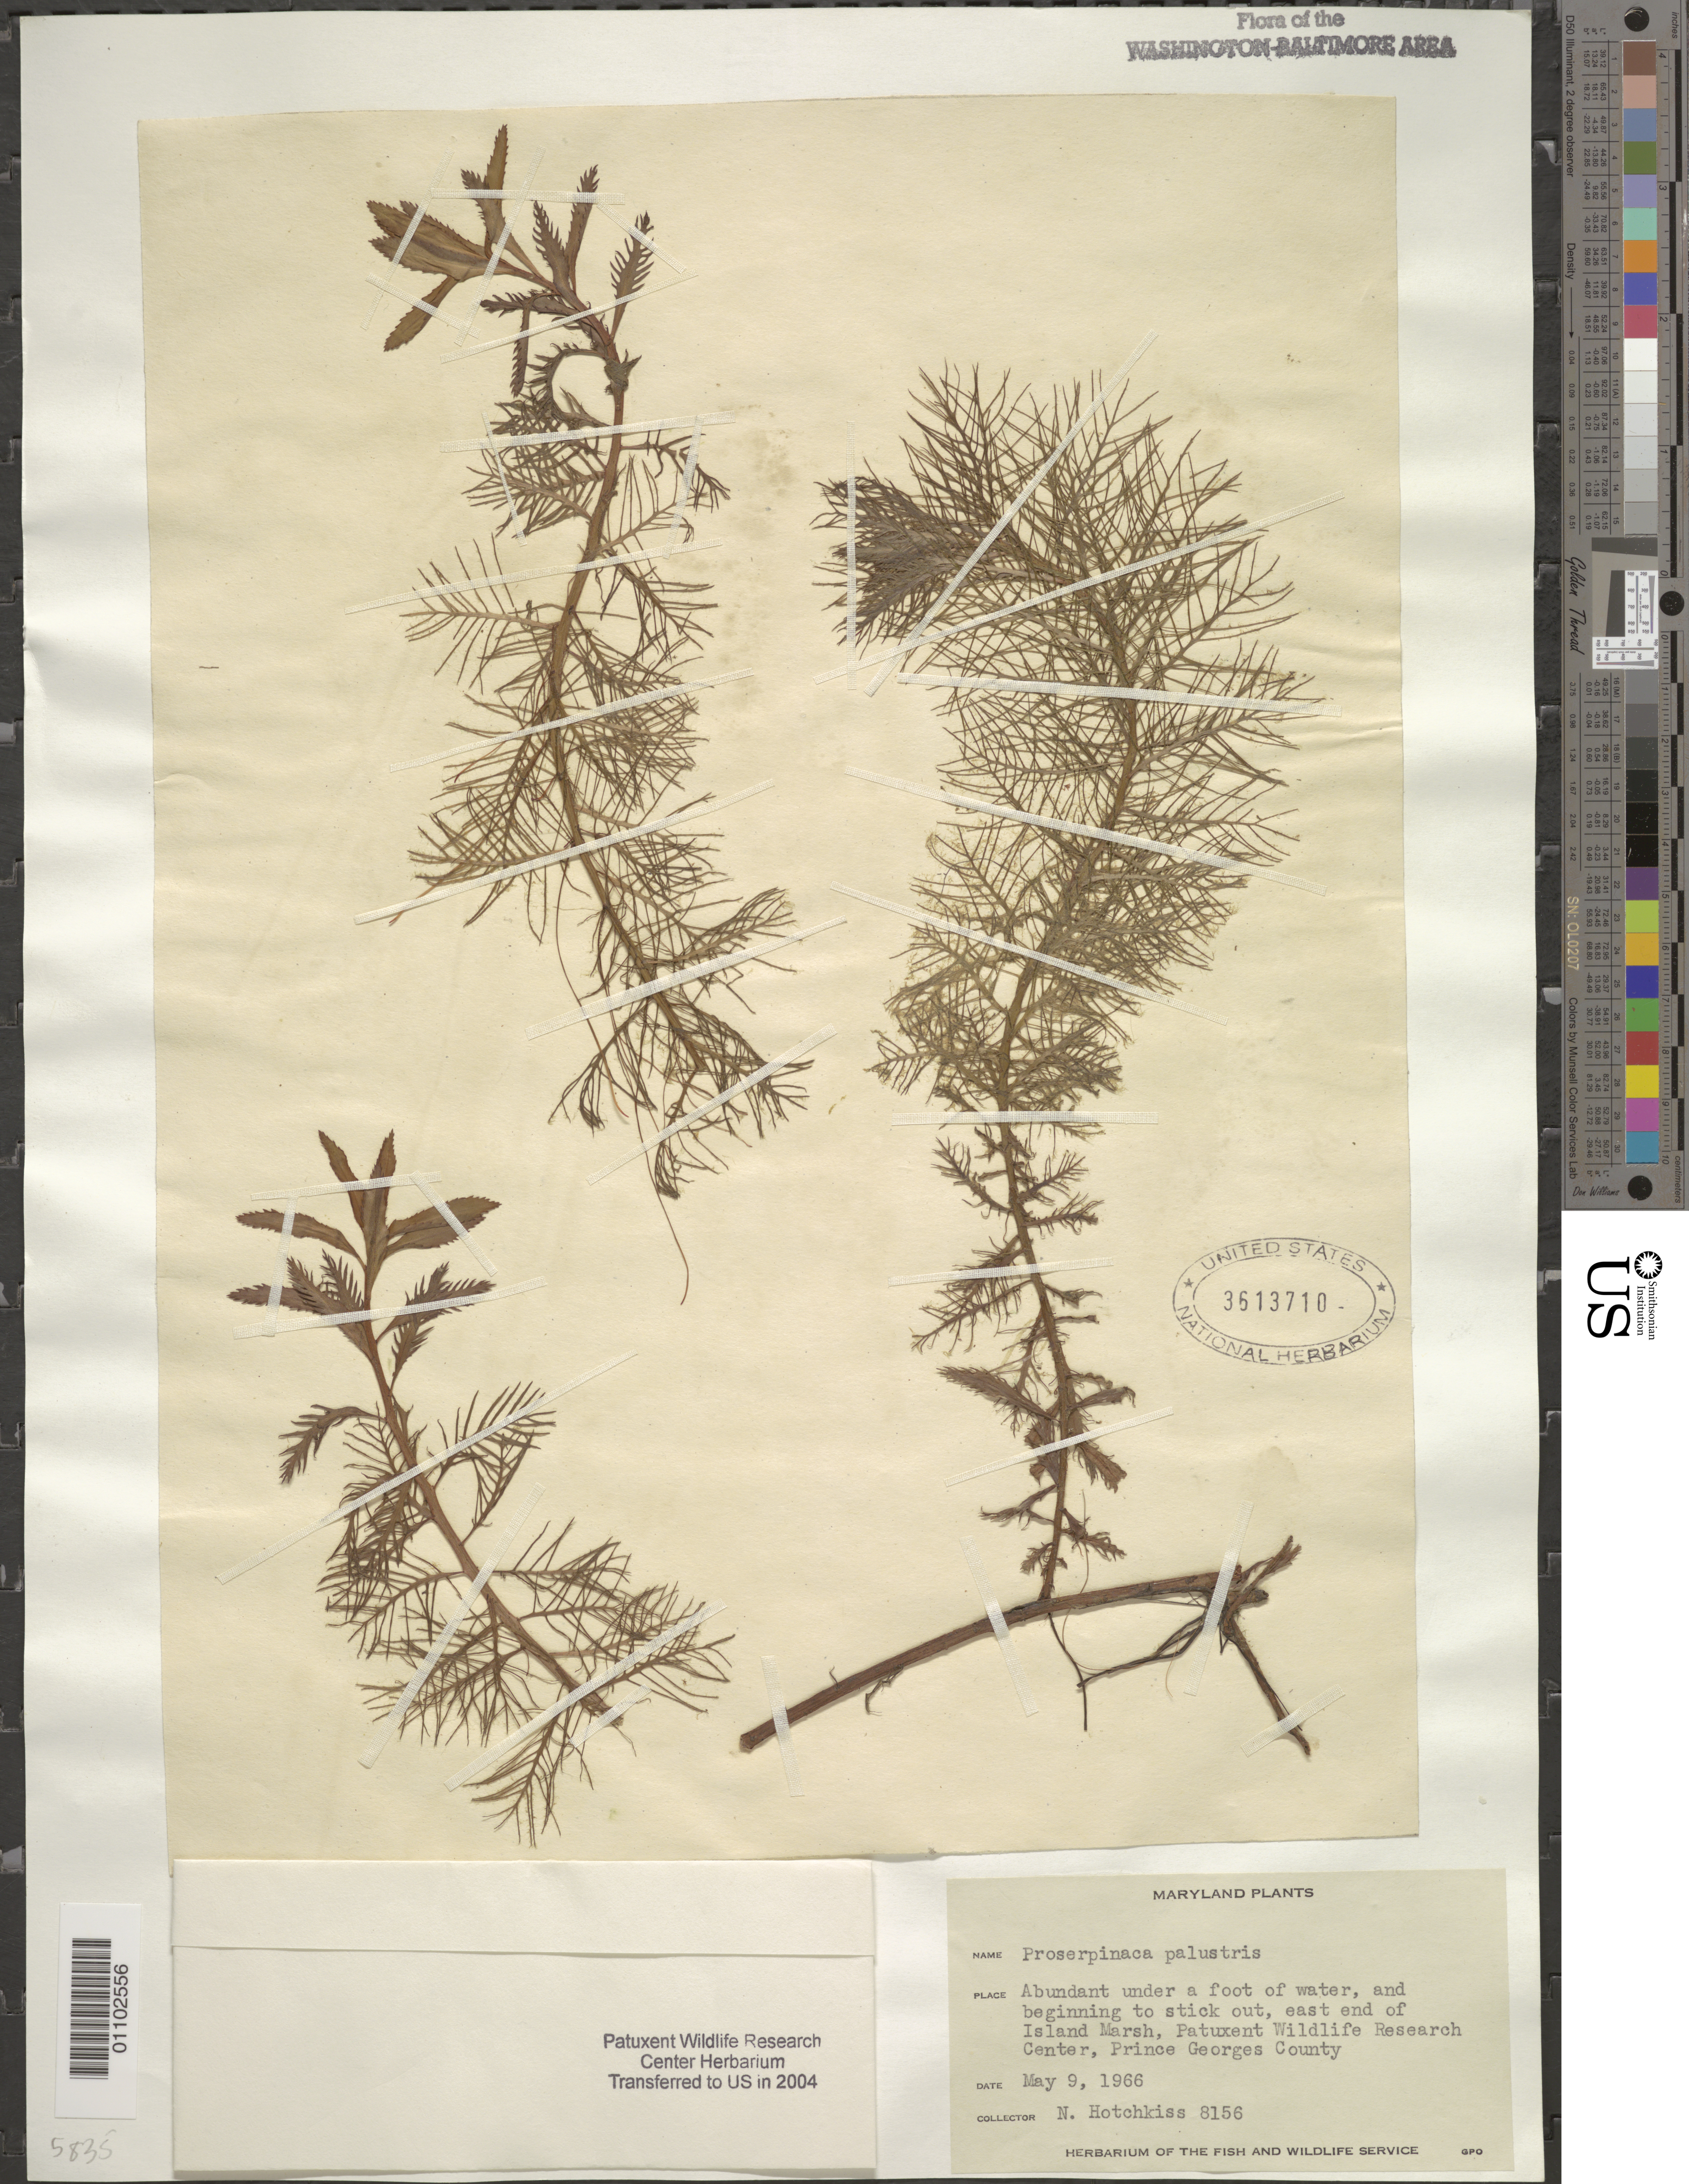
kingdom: Plantae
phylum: Tracheophyta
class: Magnoliopsida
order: Saxifragales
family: Haloragaceae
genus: Proserpinaca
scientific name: Proserpinaca palustris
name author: L.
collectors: N. Hotchkiss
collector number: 8156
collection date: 1966-05-09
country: United States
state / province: Maryland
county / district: Prince George's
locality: Patuxent Wildlife Research Center, east end of Island Marsh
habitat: Abundant under a foot of water, and beginning to stick out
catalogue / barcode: US 3613710